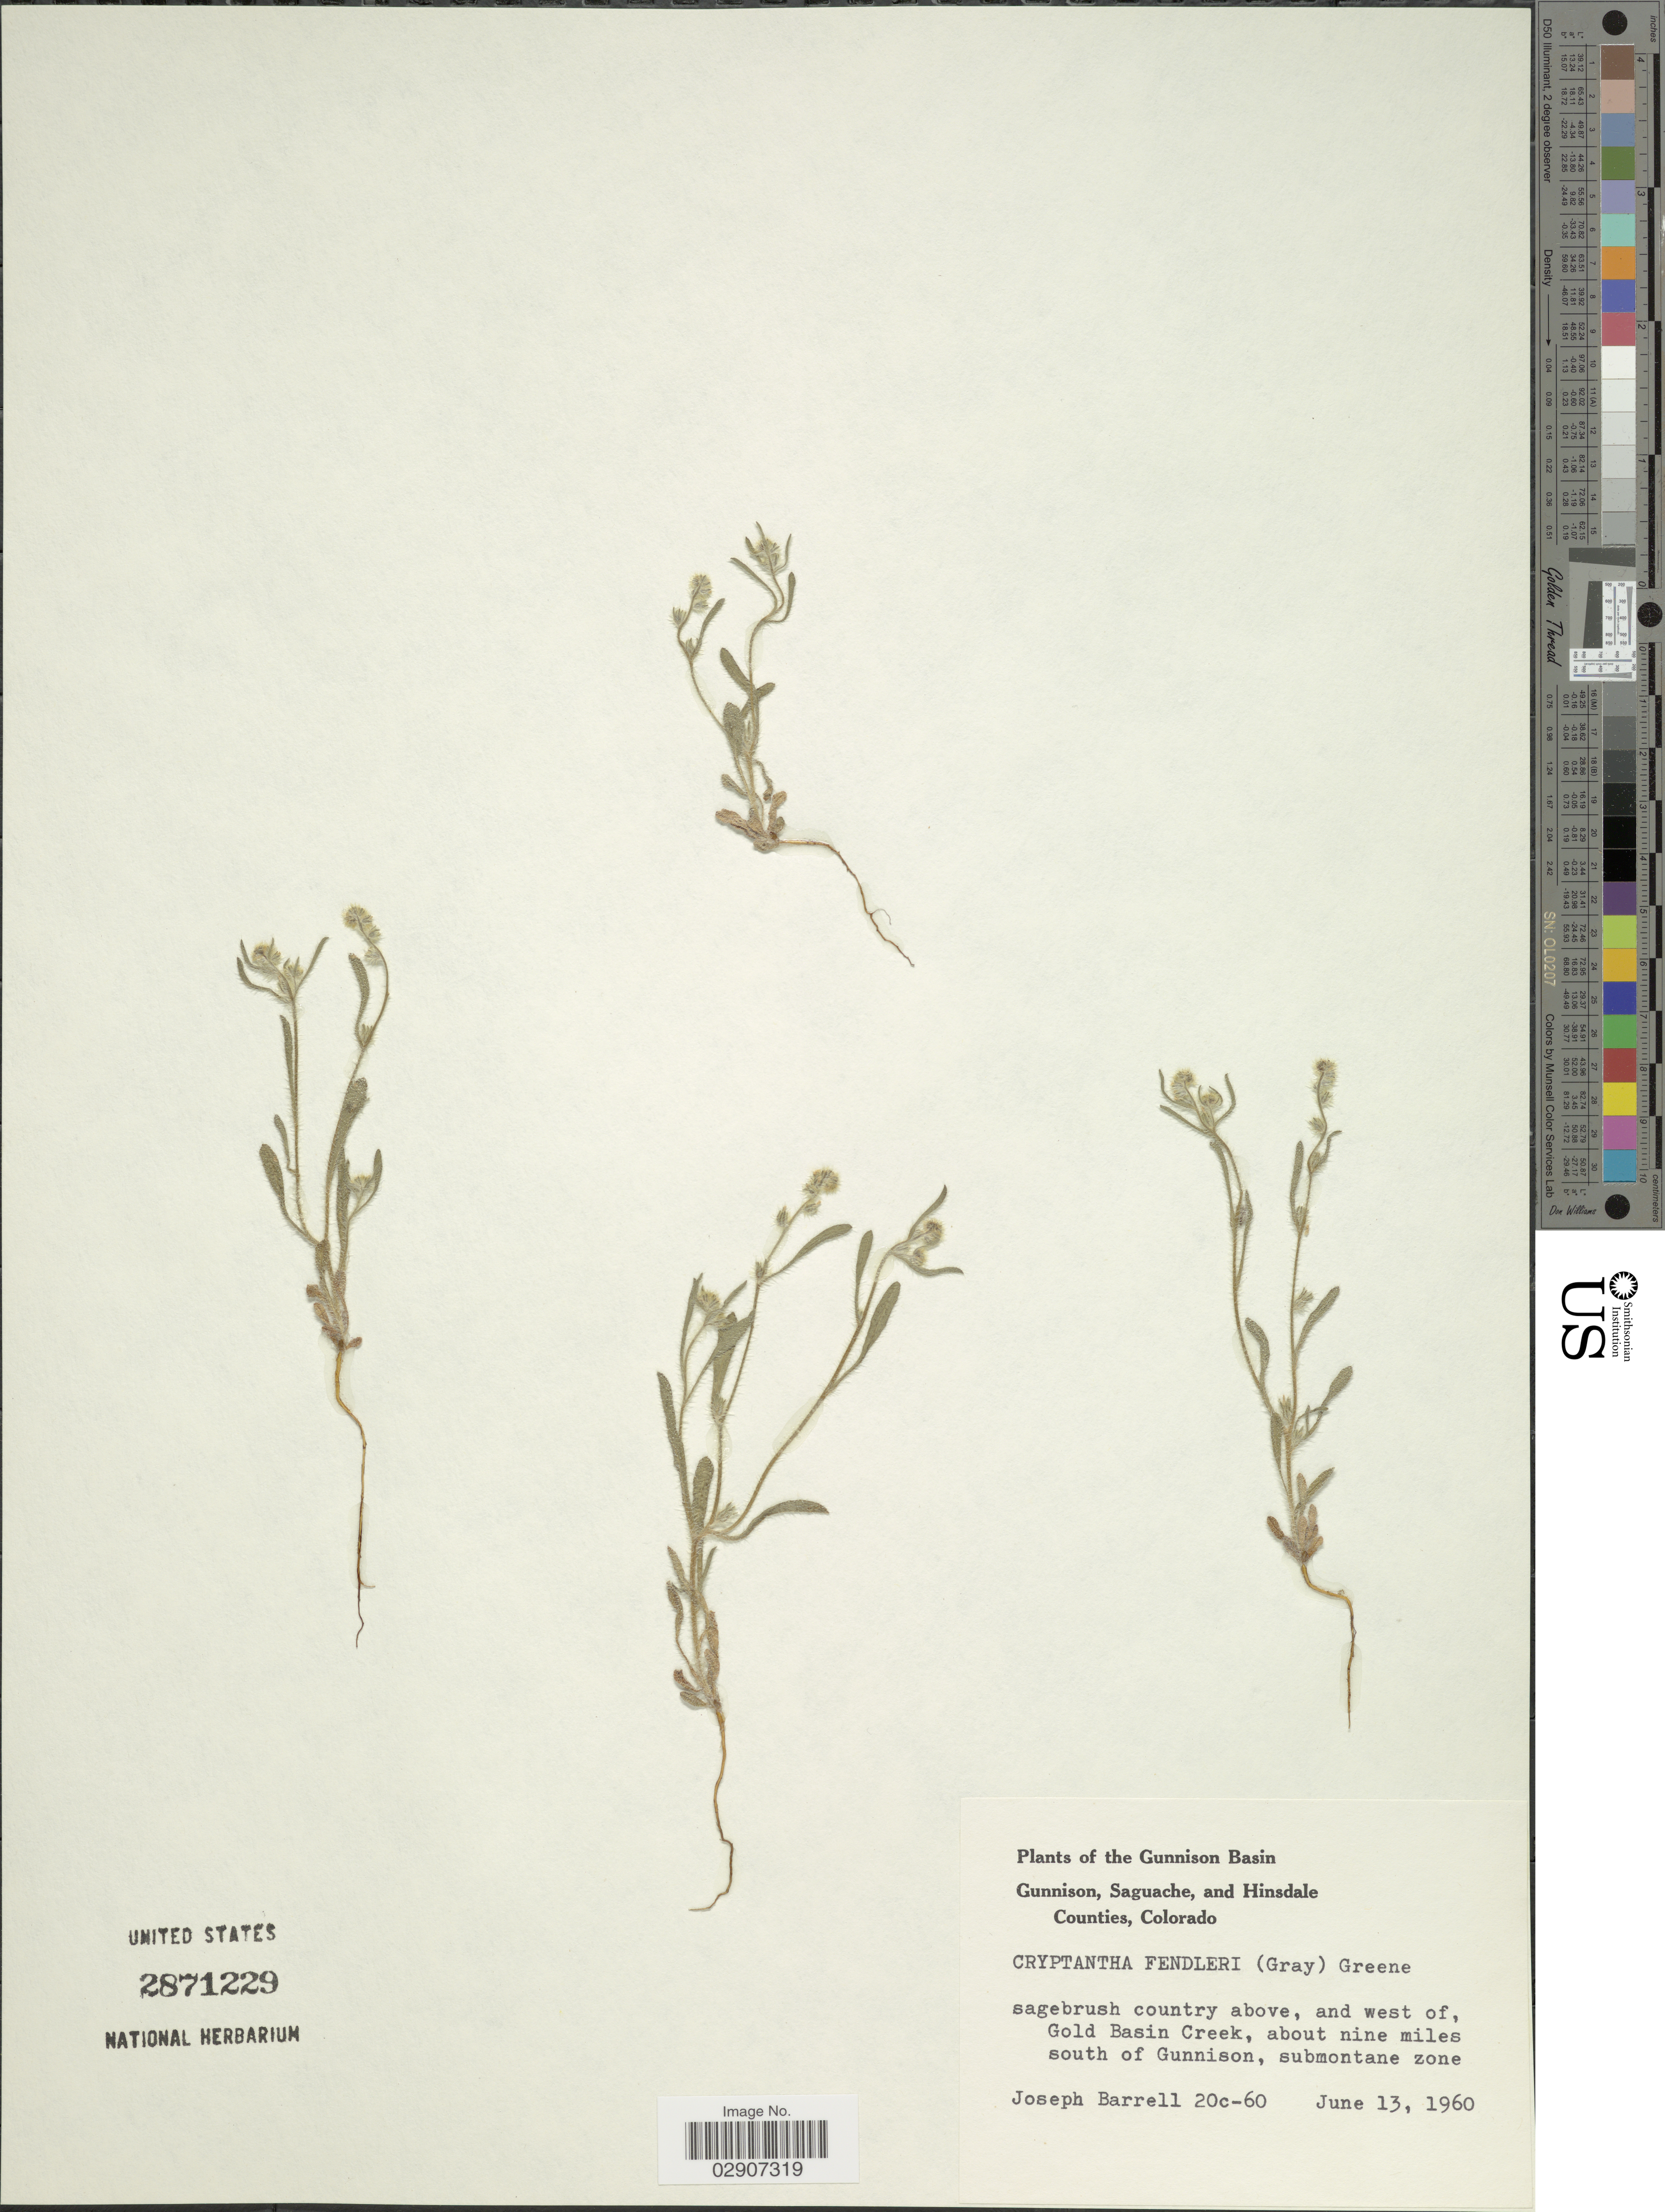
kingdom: Plantae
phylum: Tracheophyta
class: Magnoliopsida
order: Boraginales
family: Boraginaceae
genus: Cryptantha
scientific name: Cryptantha fendleri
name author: (A. Gray) Greene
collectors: J. Barrell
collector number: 20c-60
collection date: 1960-06-13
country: United States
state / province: Colorado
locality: The Gunnison Basin, Gunnison, sagebrush country above, and west of, Gold Basin Creek, about nine miles south of Gunnison, submontane zone.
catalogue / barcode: US 2871229